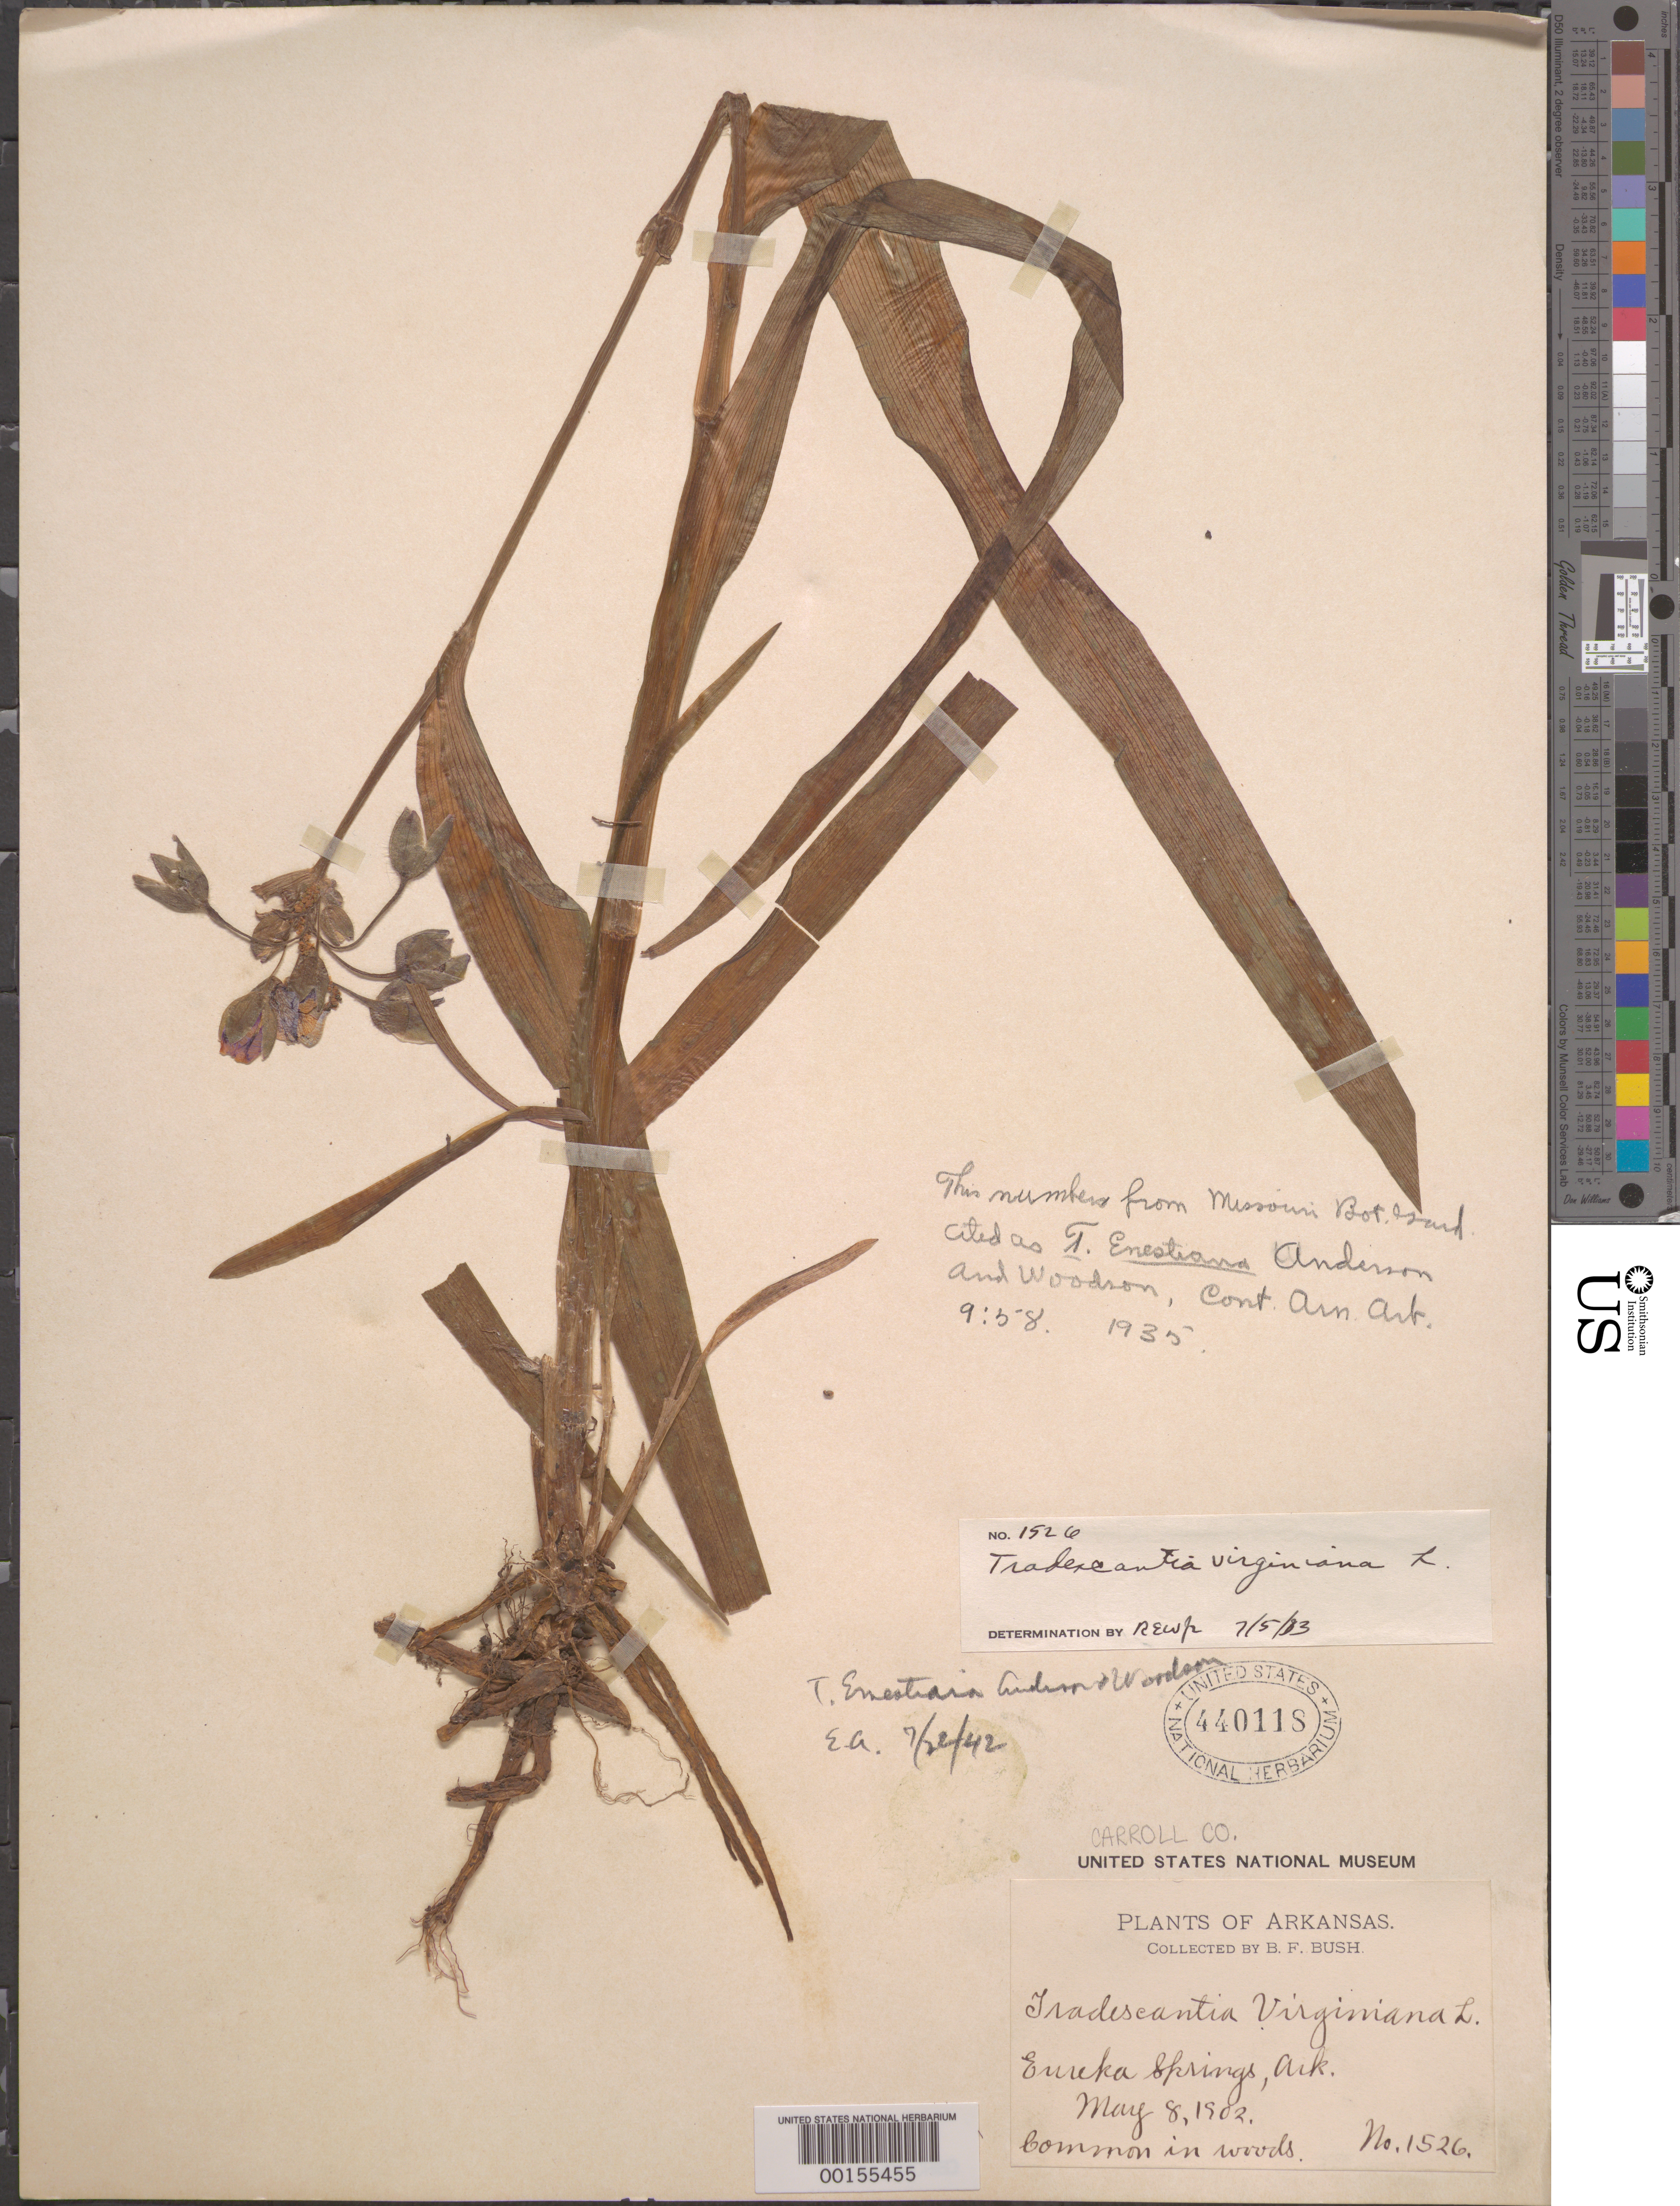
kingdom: Plantae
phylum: Tracheophyta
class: Liliopsida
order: Commelinales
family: Commelinaceae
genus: Tradescantia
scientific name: Tradescantia ernestiana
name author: E.S. Anderson & Woodson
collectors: B. F. Bush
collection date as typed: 08 May 1902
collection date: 1902-05-08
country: United States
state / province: Arkansas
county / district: Carroll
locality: Eureka springs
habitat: Woods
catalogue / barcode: US 440118